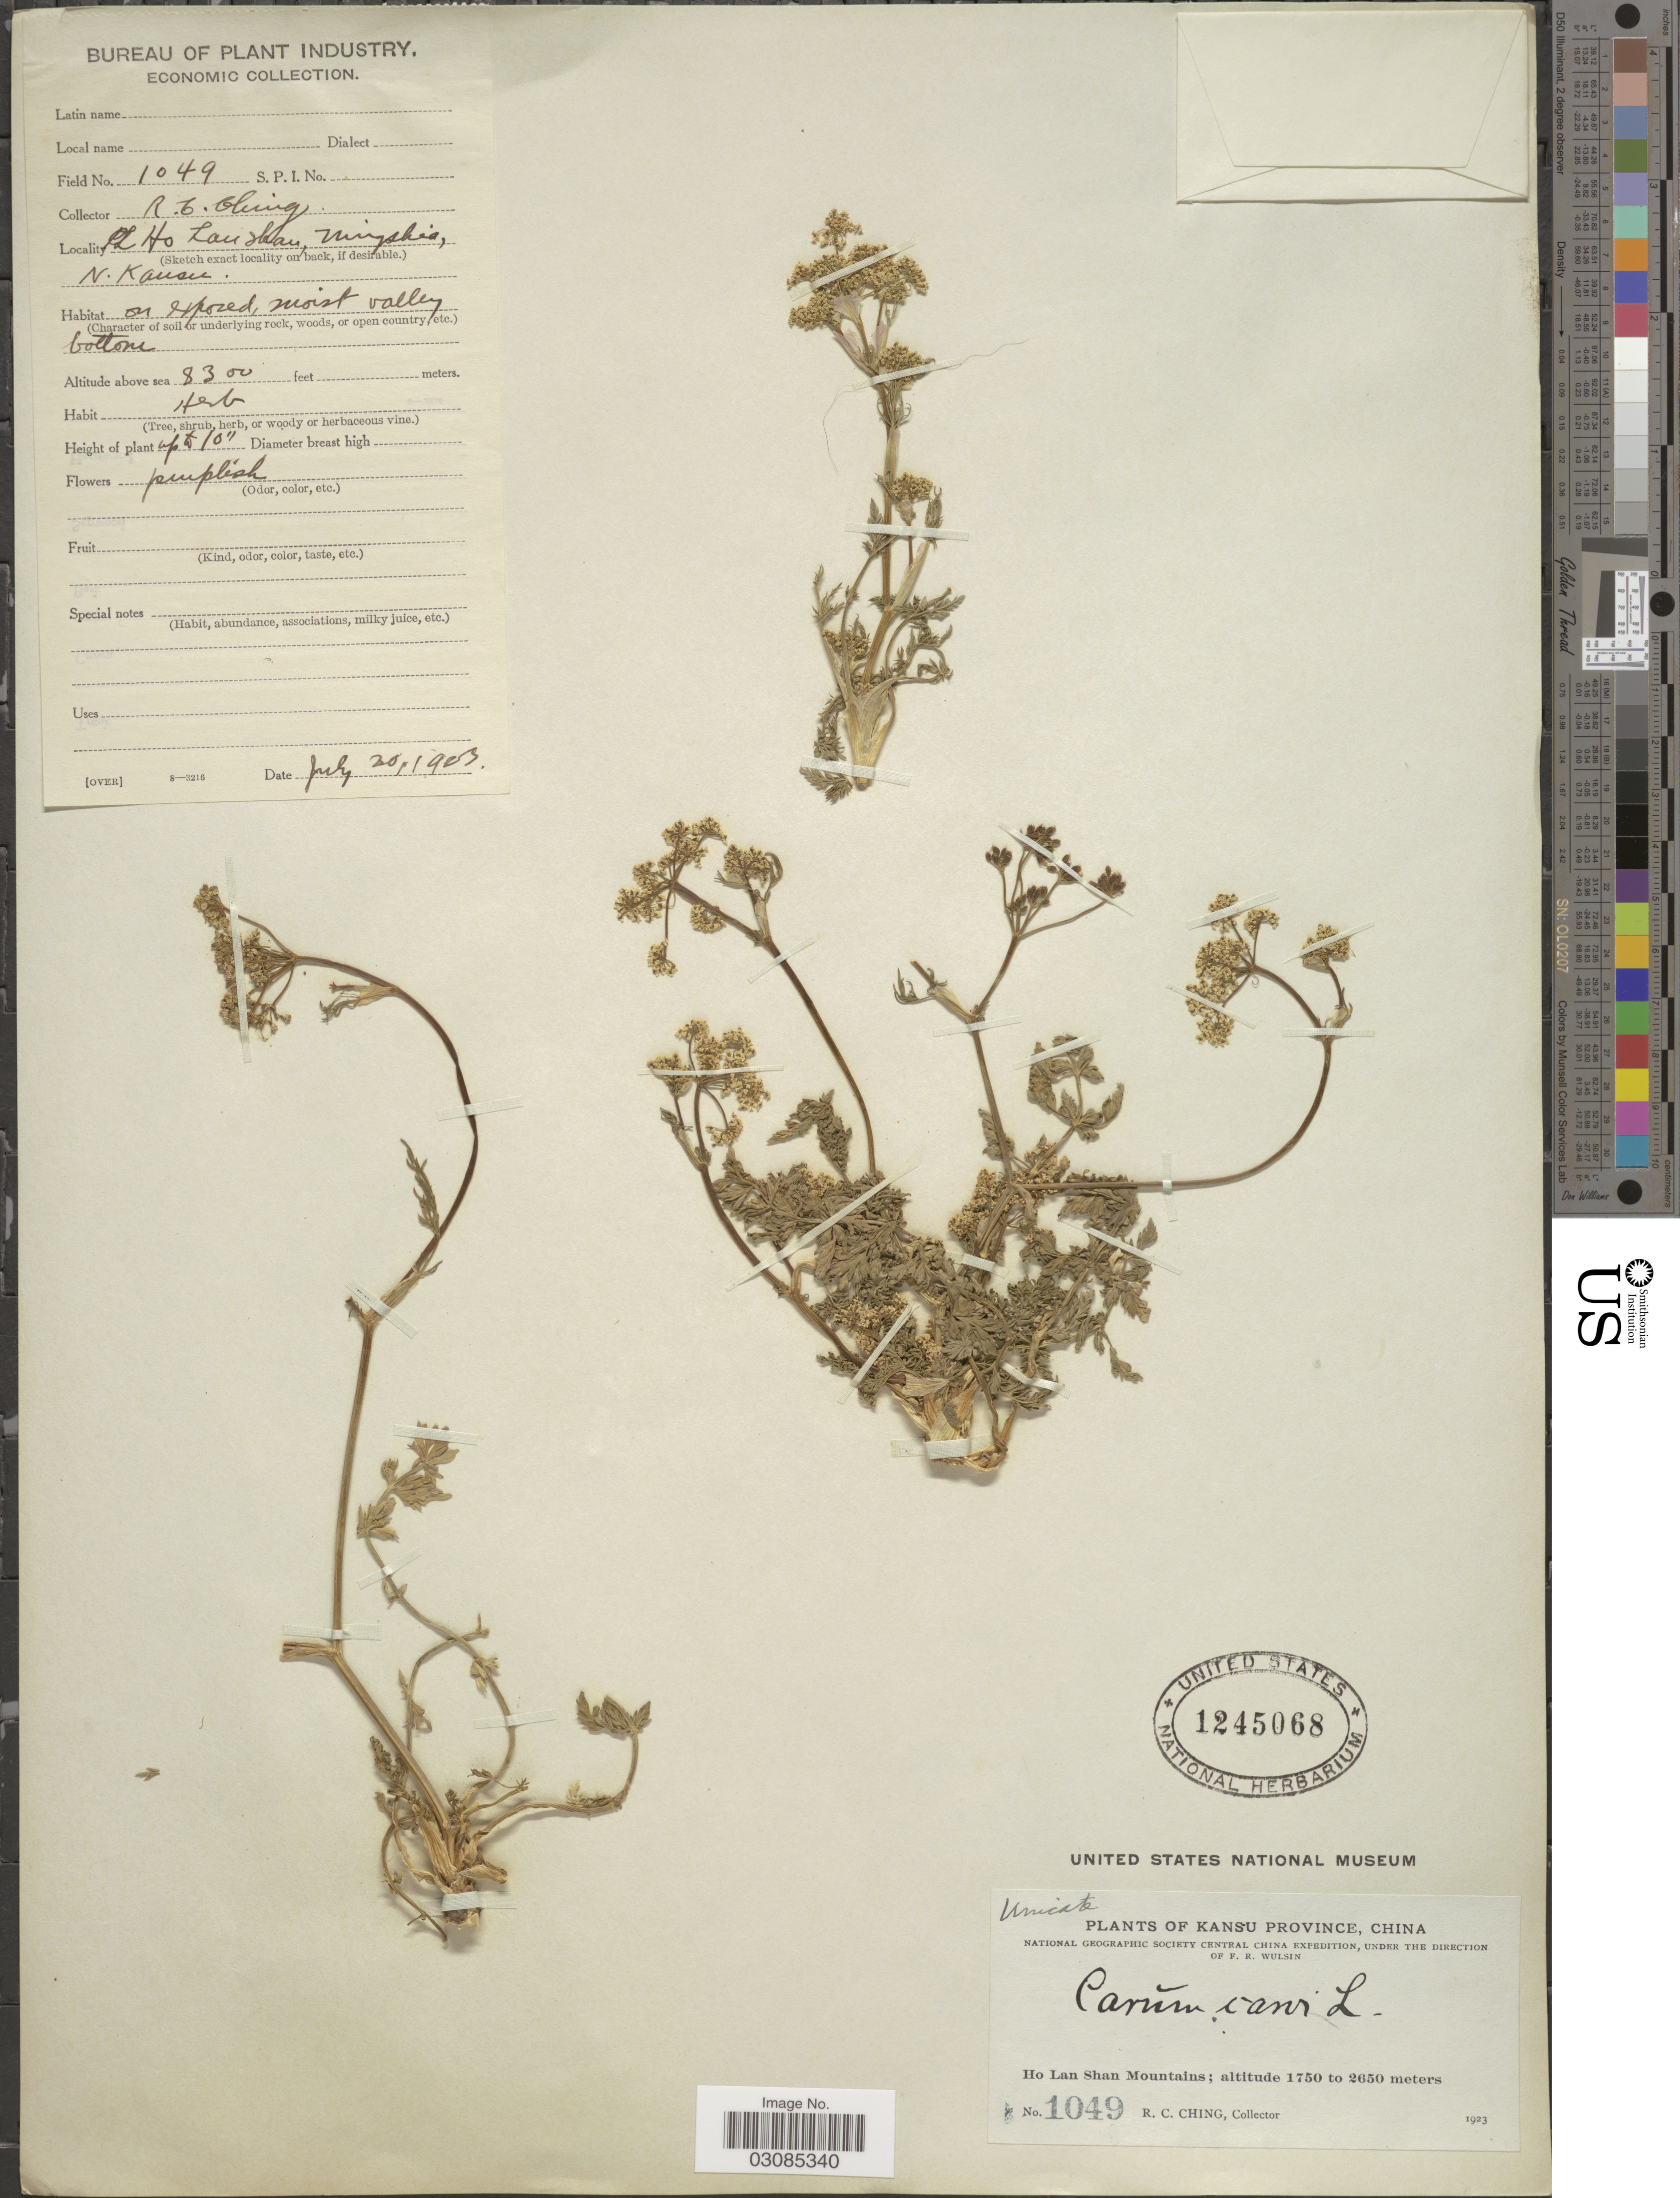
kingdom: Plantae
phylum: Tracheophyta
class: Magnoliopsida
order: Apiales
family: Apiaceae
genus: Carum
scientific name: Carum carvi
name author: L.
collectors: R. C. Ching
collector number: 1049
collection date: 1923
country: China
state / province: Gansu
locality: Kansu province. Ho Lan Shan Mountains.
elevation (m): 1750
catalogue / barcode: US 1245068